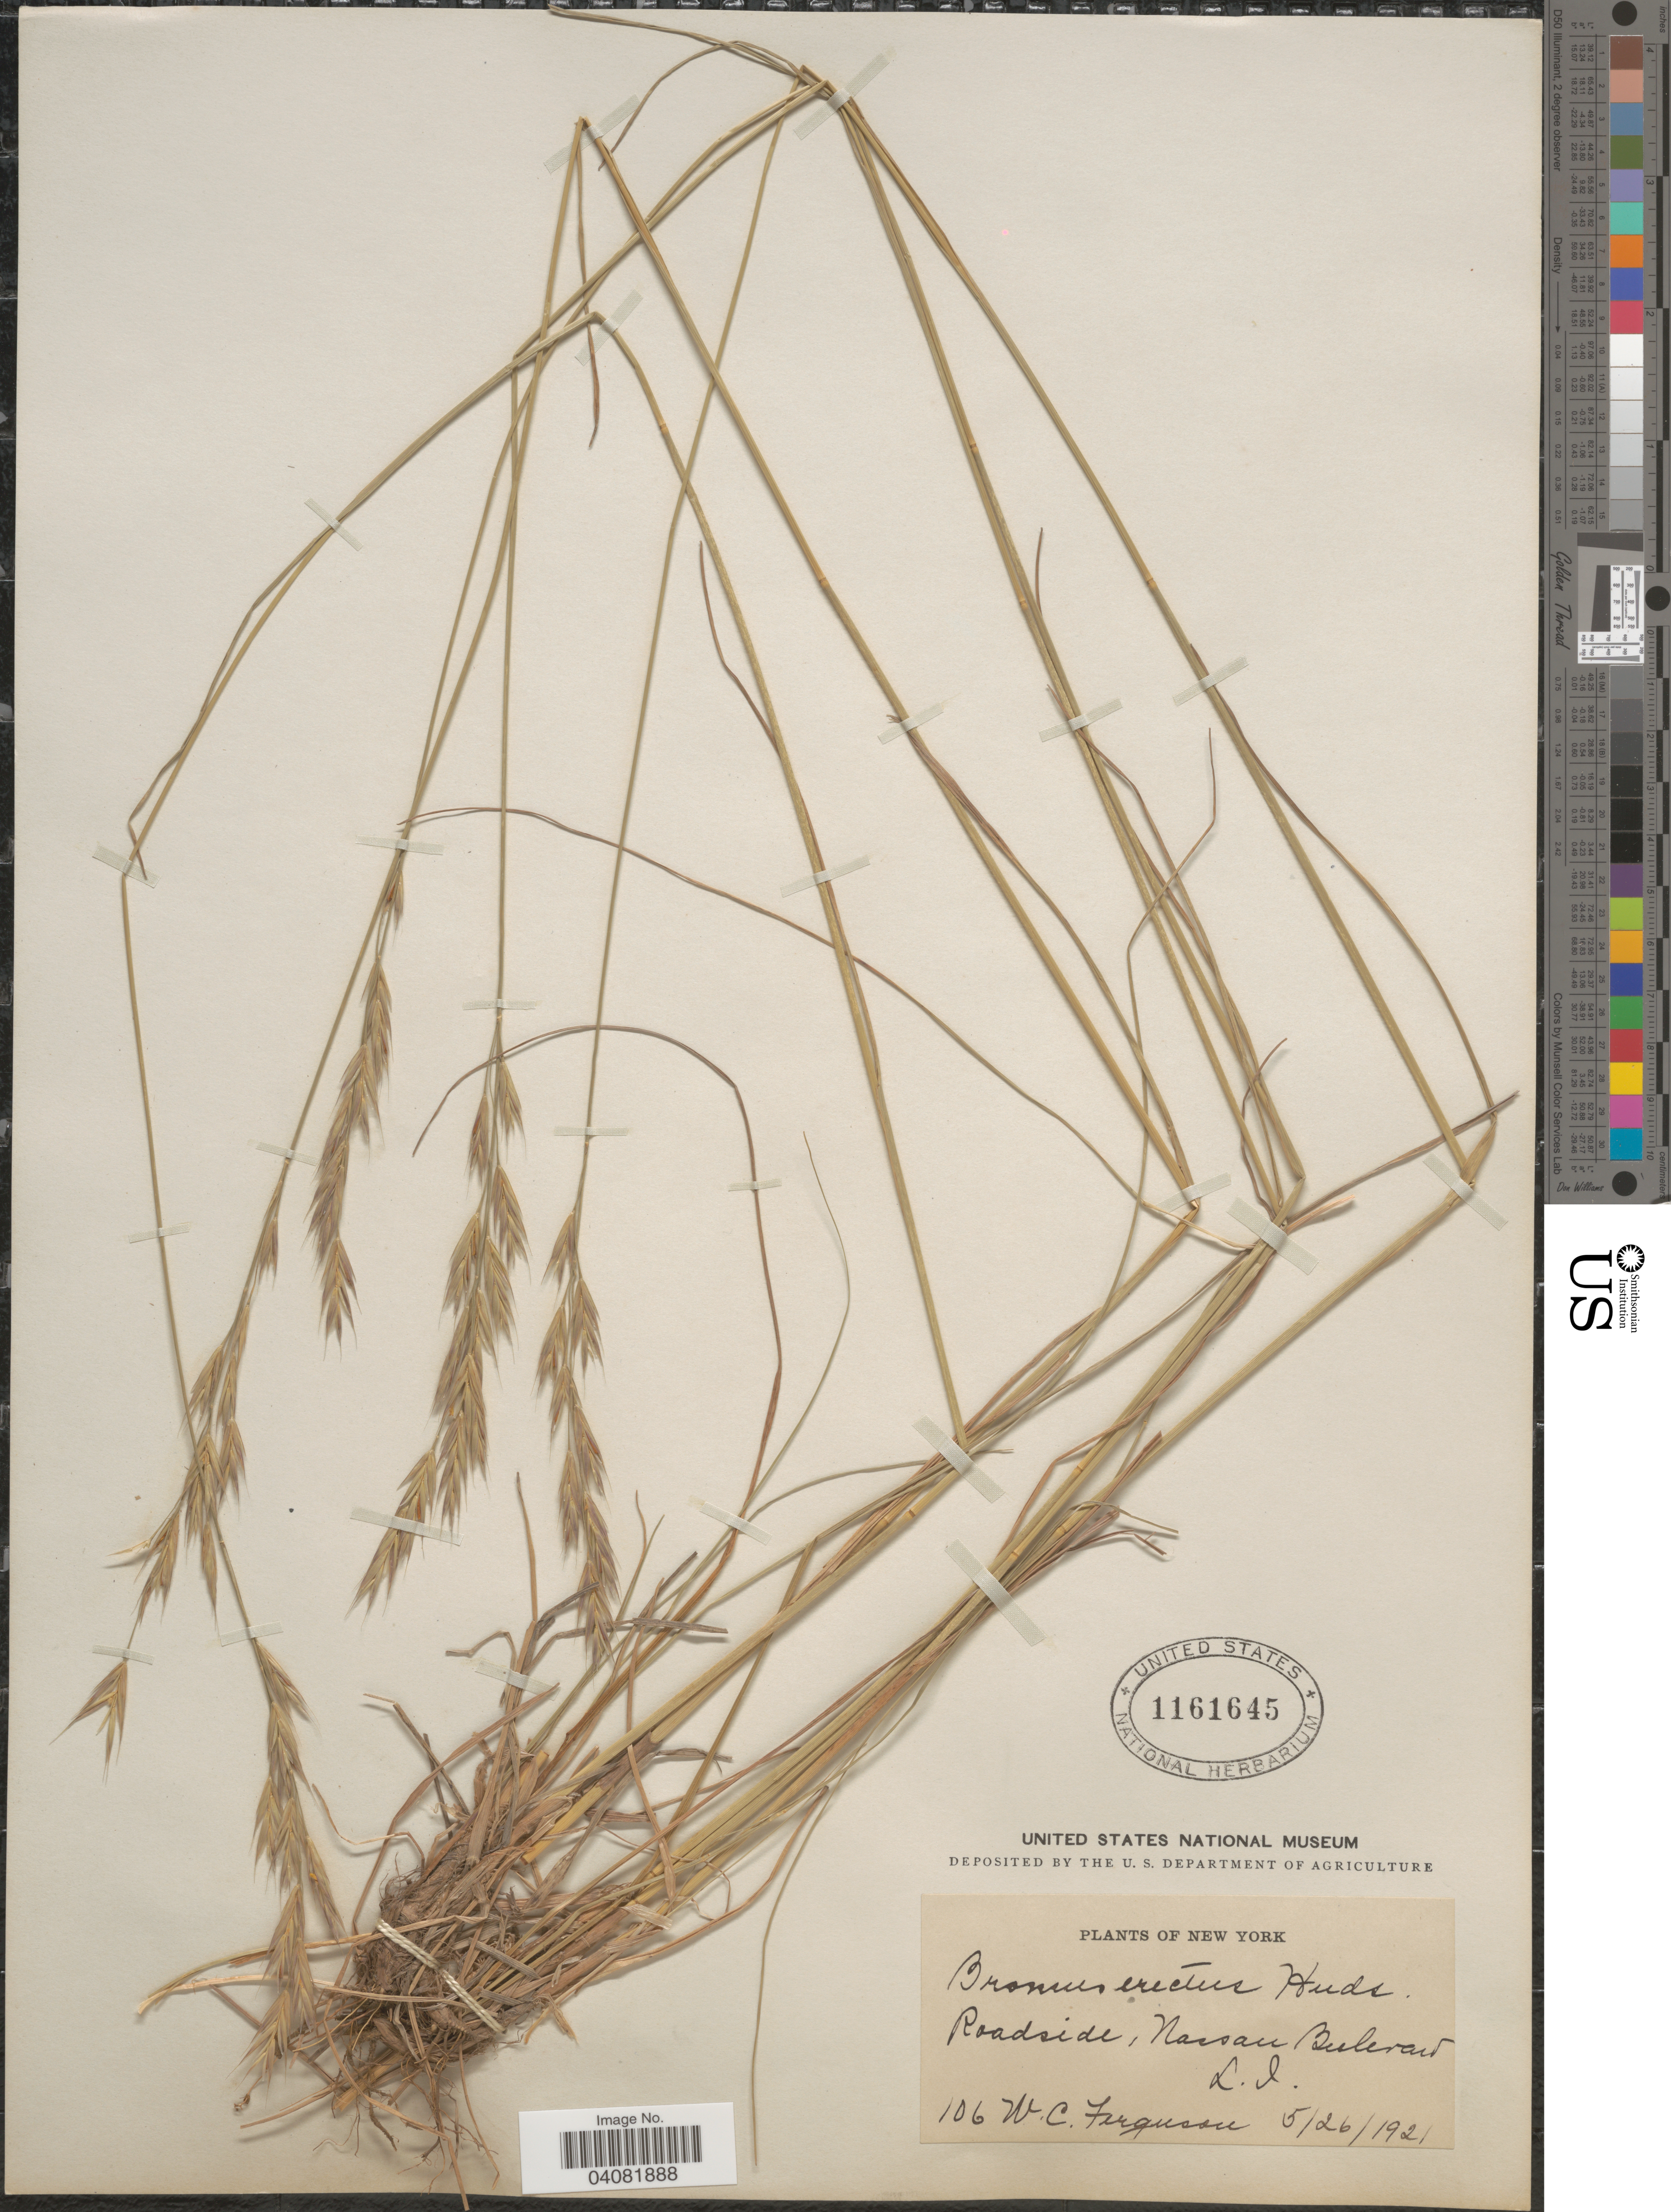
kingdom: Plantae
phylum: Tracheophyta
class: Liliopsida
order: Poales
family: Poaceae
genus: Bromus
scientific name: Bromus erectus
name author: Huds.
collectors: W. Ferguson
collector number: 106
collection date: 1921-05-26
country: United States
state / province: New York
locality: Roadside, Nassau Boulevard. L. I.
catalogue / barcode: US 1161645